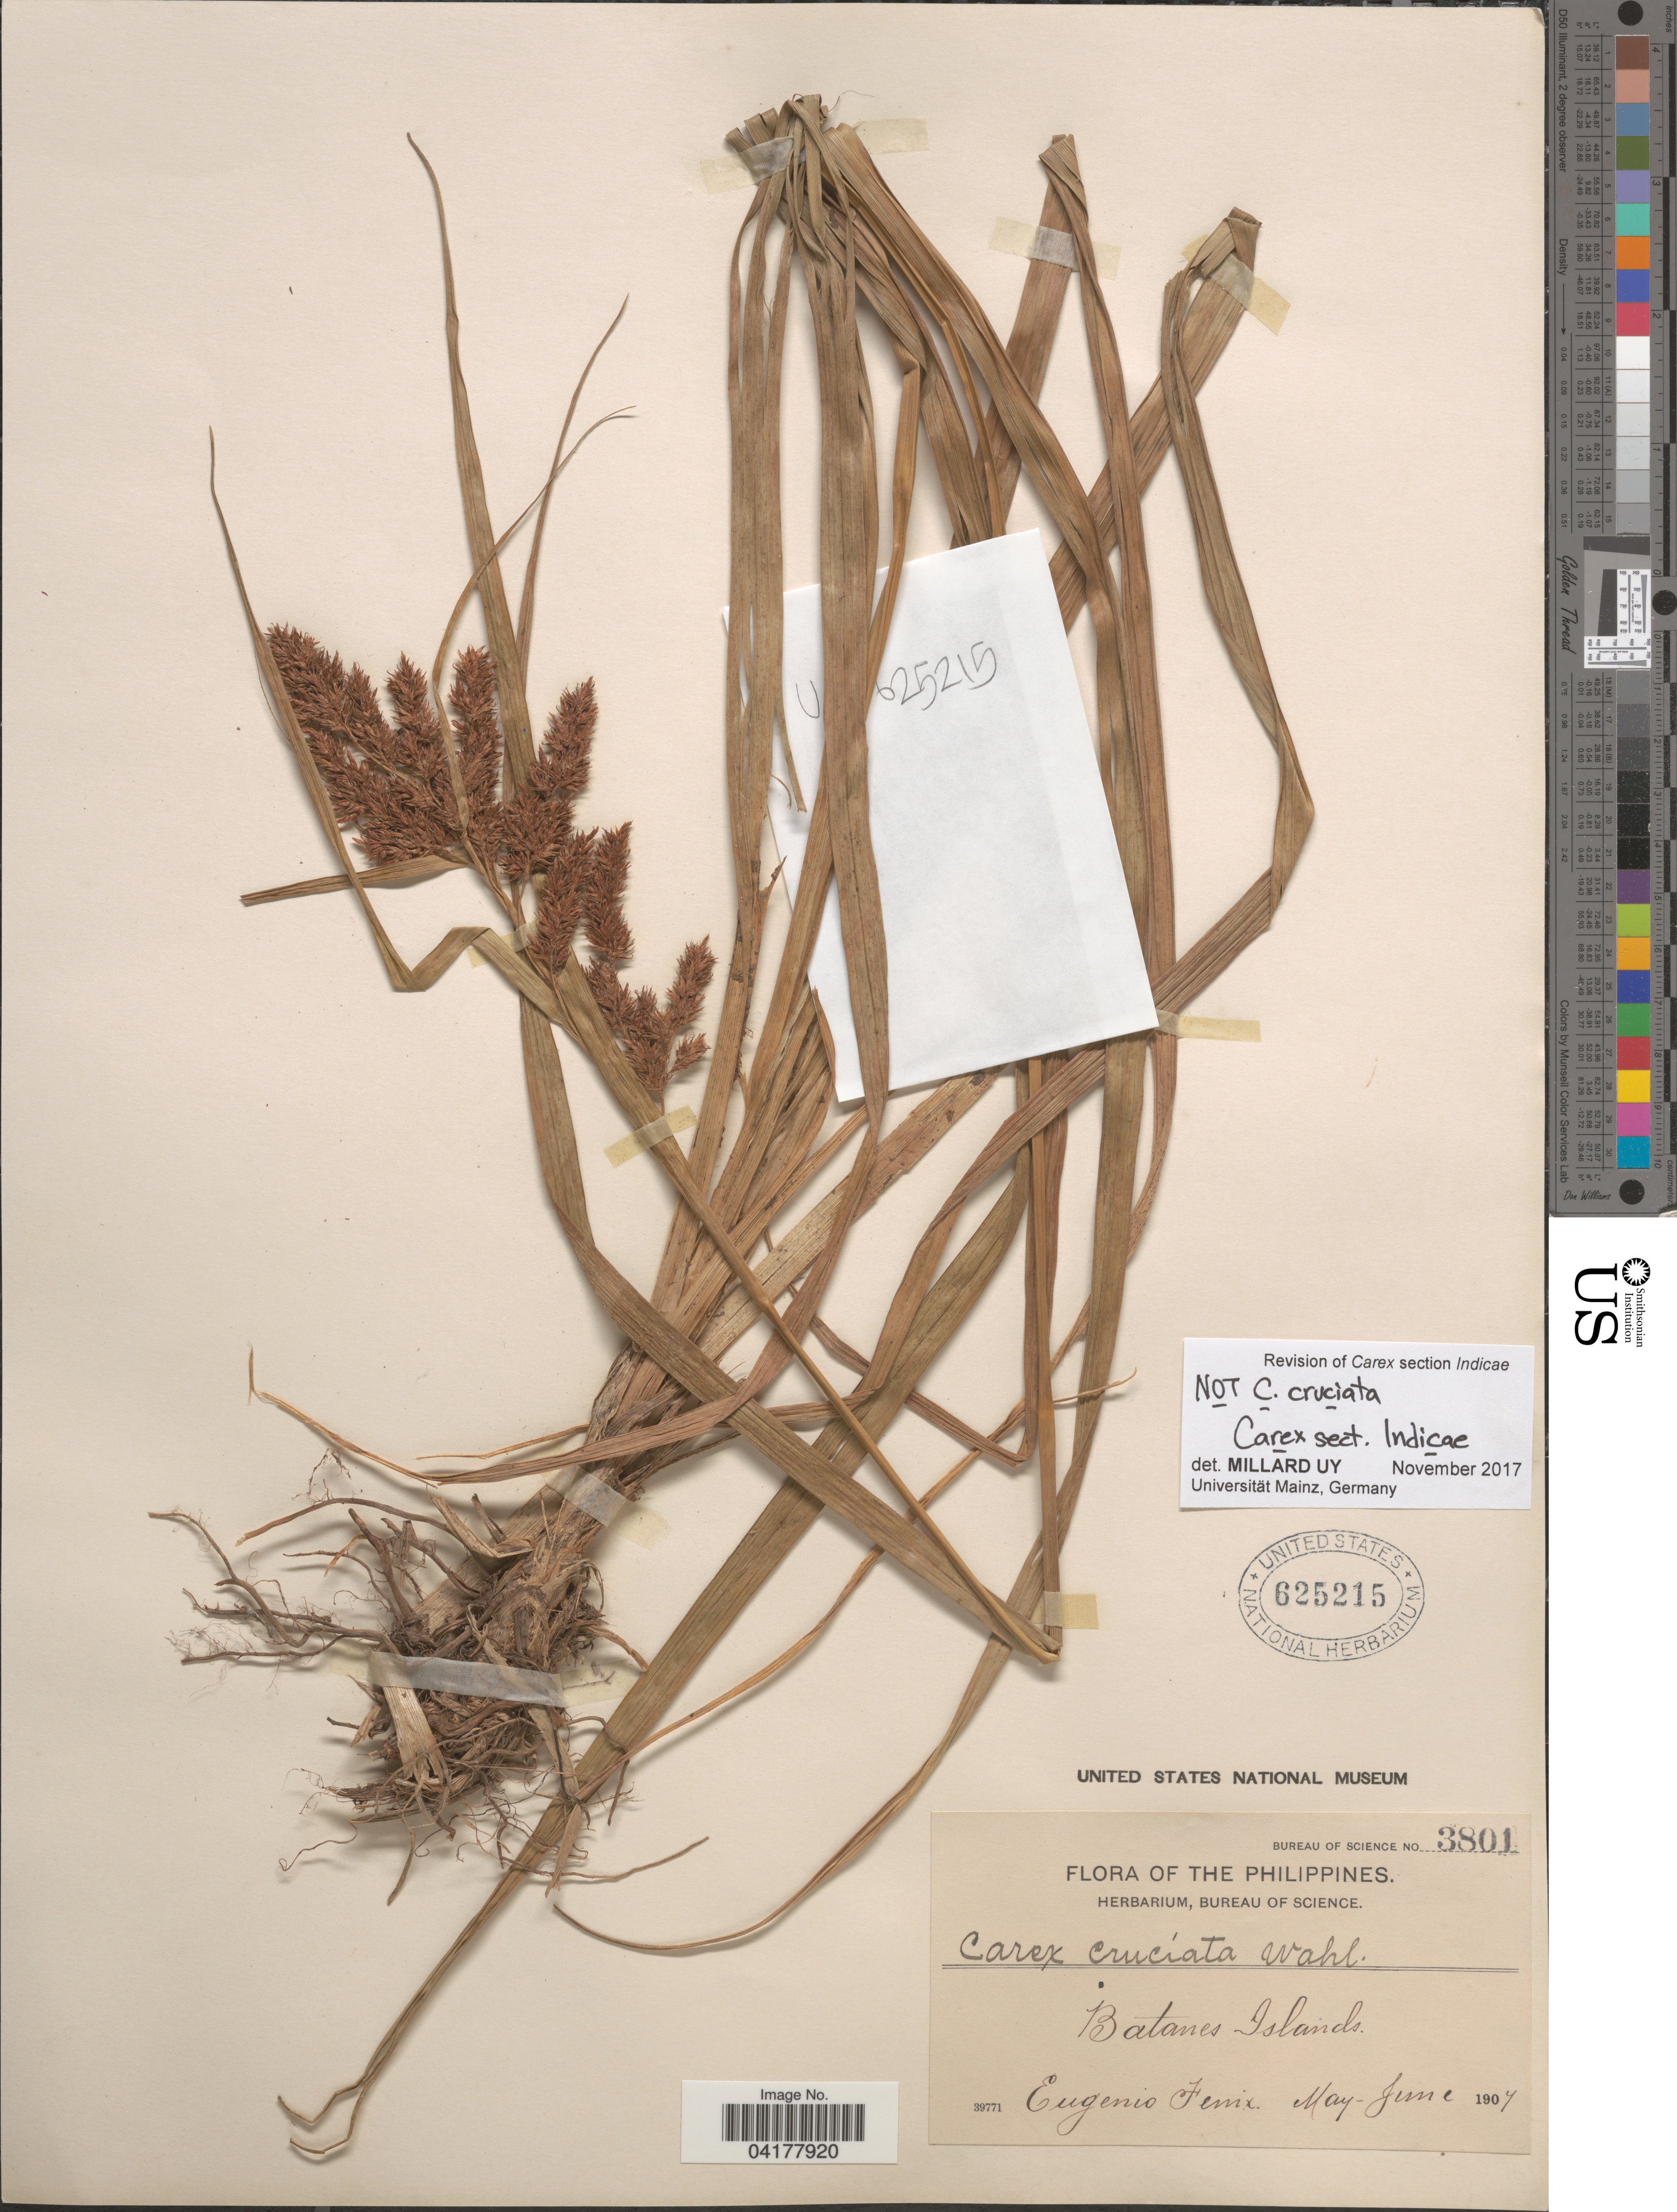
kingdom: Plantae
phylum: Tracheophyta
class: Liliopsida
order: Poales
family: Cyperaceae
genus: Carex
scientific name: Carex sp.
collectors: E. Fenix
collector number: Bureau of Science 3801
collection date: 1907-05/1907-06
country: Philippines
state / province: Cagayan Valley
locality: Batanes Islands.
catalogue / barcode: US 625215